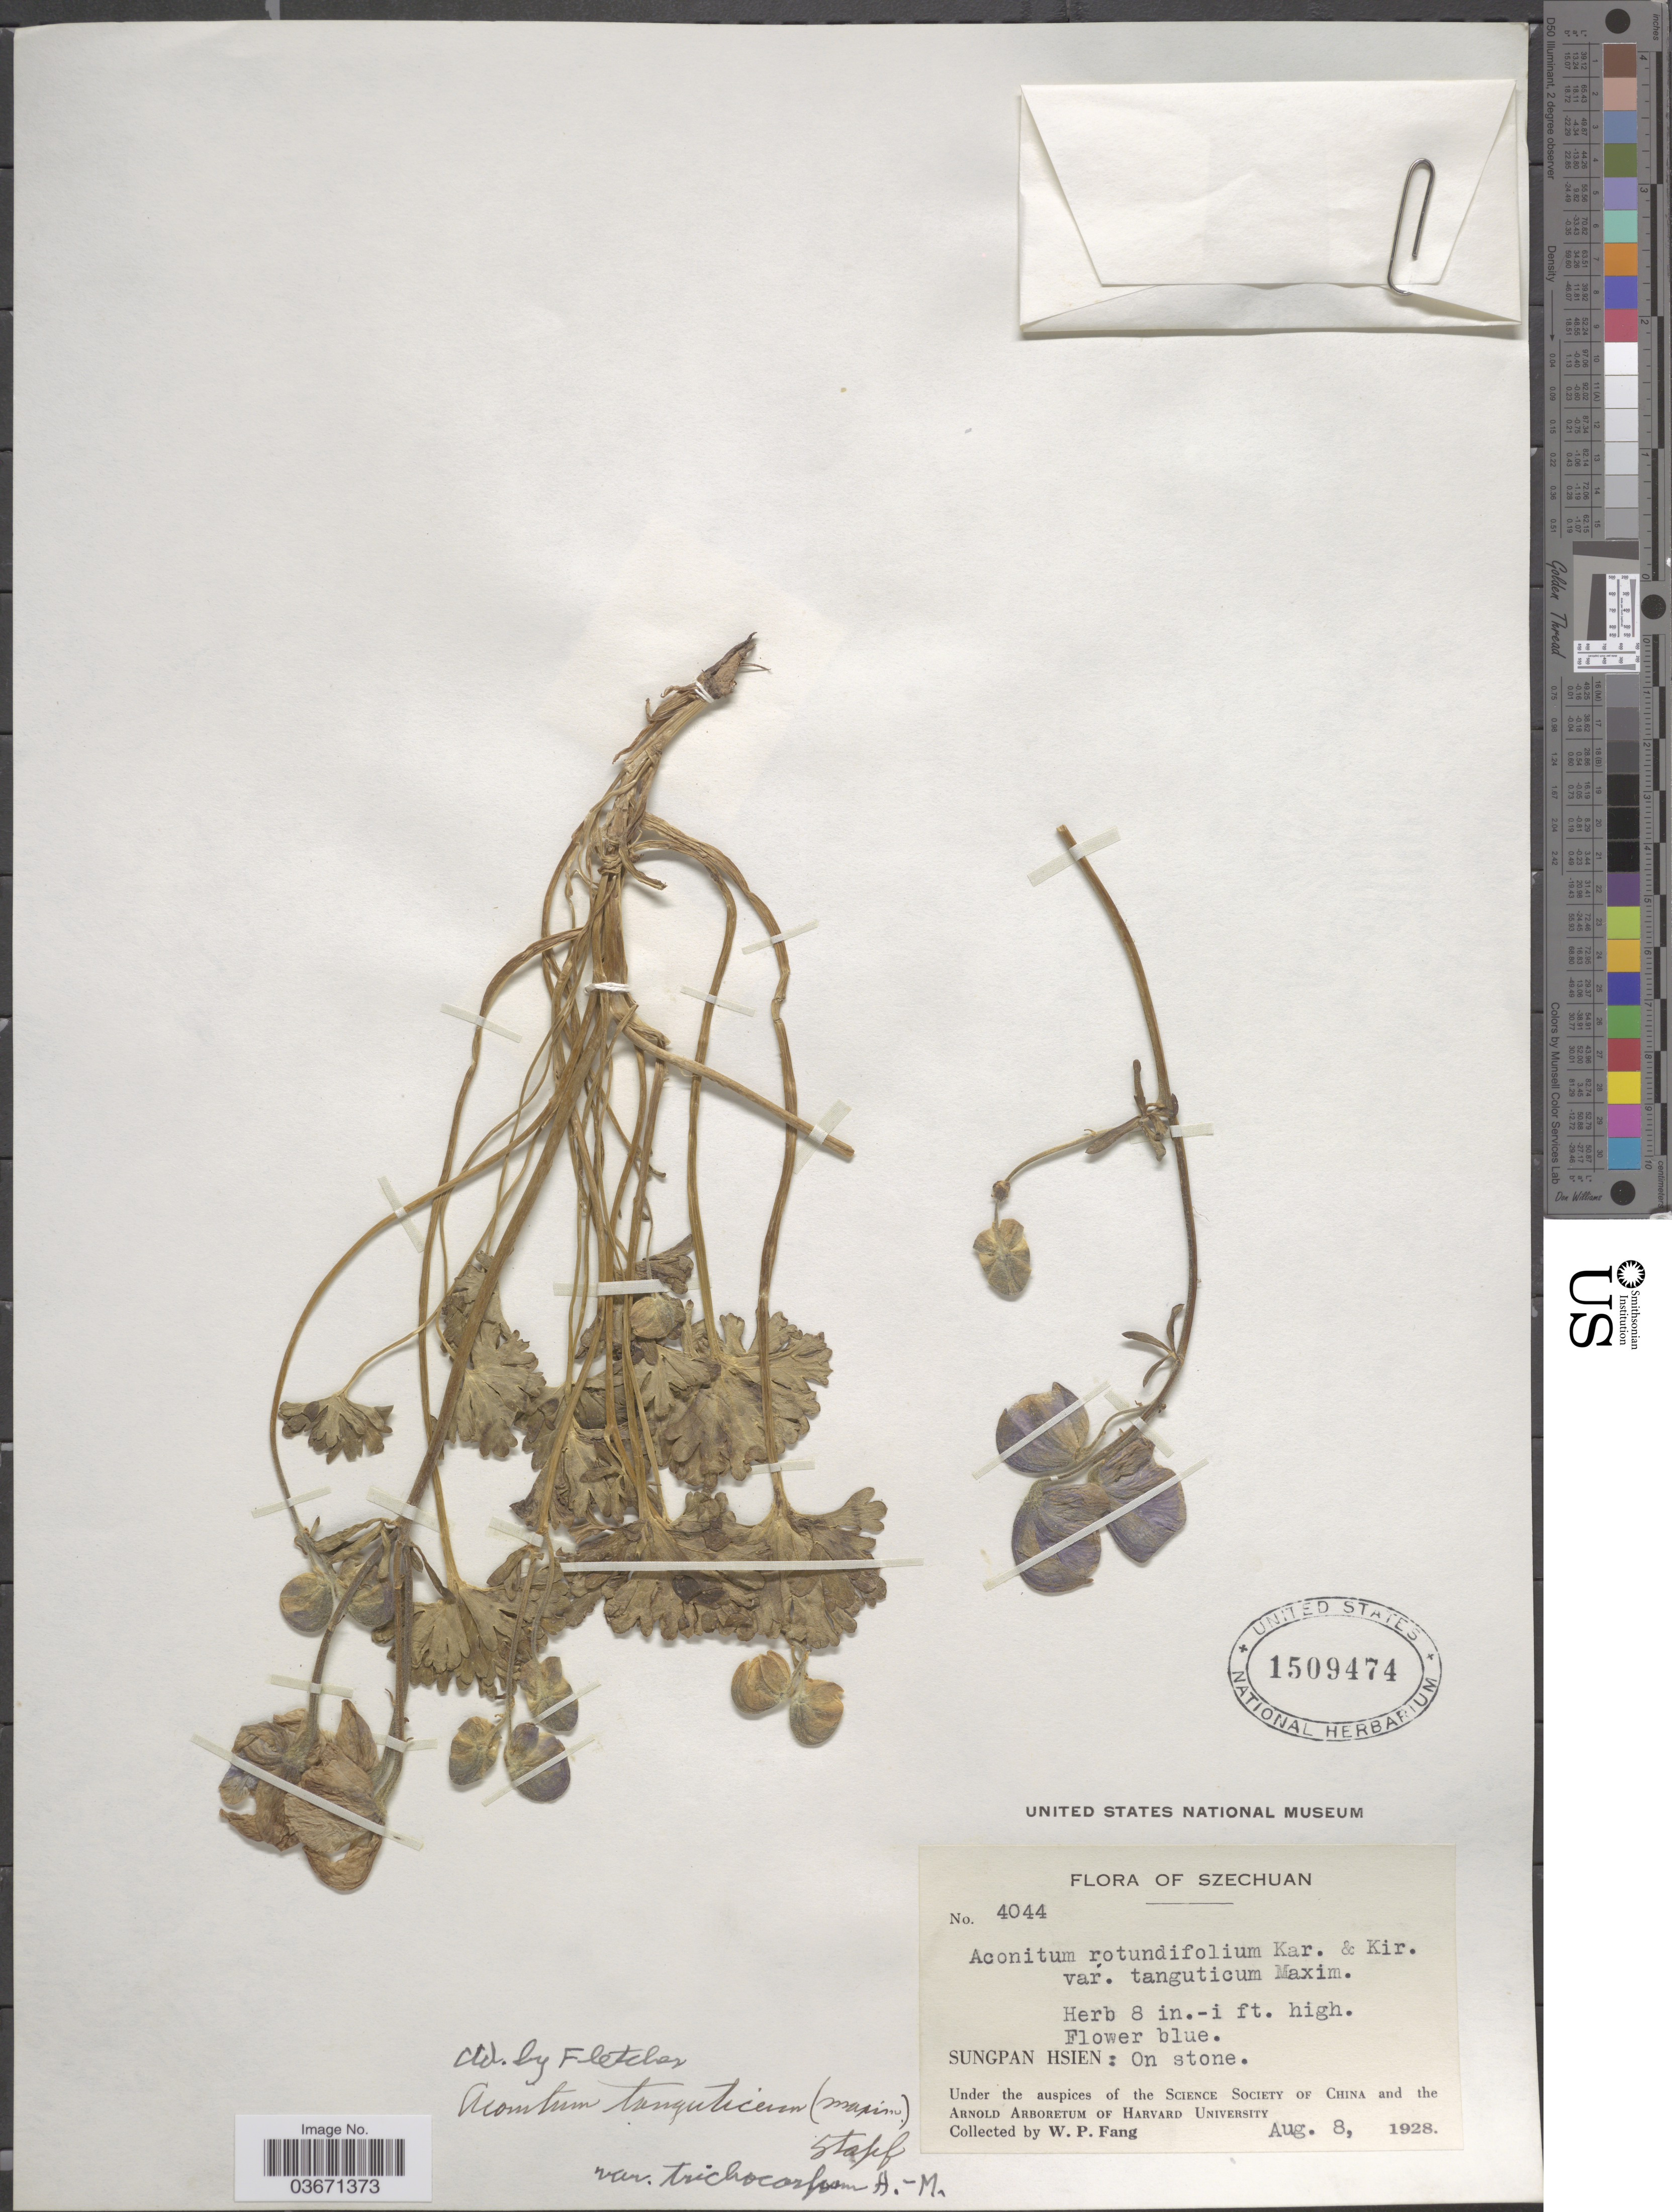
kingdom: Plantae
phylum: Tracheophyta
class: Magnoliopsida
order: Ranunculales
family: Ranunculaceae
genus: Aconitum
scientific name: Aconitum tanguticum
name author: (Maxim.) Stapf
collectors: W. P. Fang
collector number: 4044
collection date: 1928-08-08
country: China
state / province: Sichuan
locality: Szechuan. Sungpan Hsien: On stone.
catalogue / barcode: US 1509474